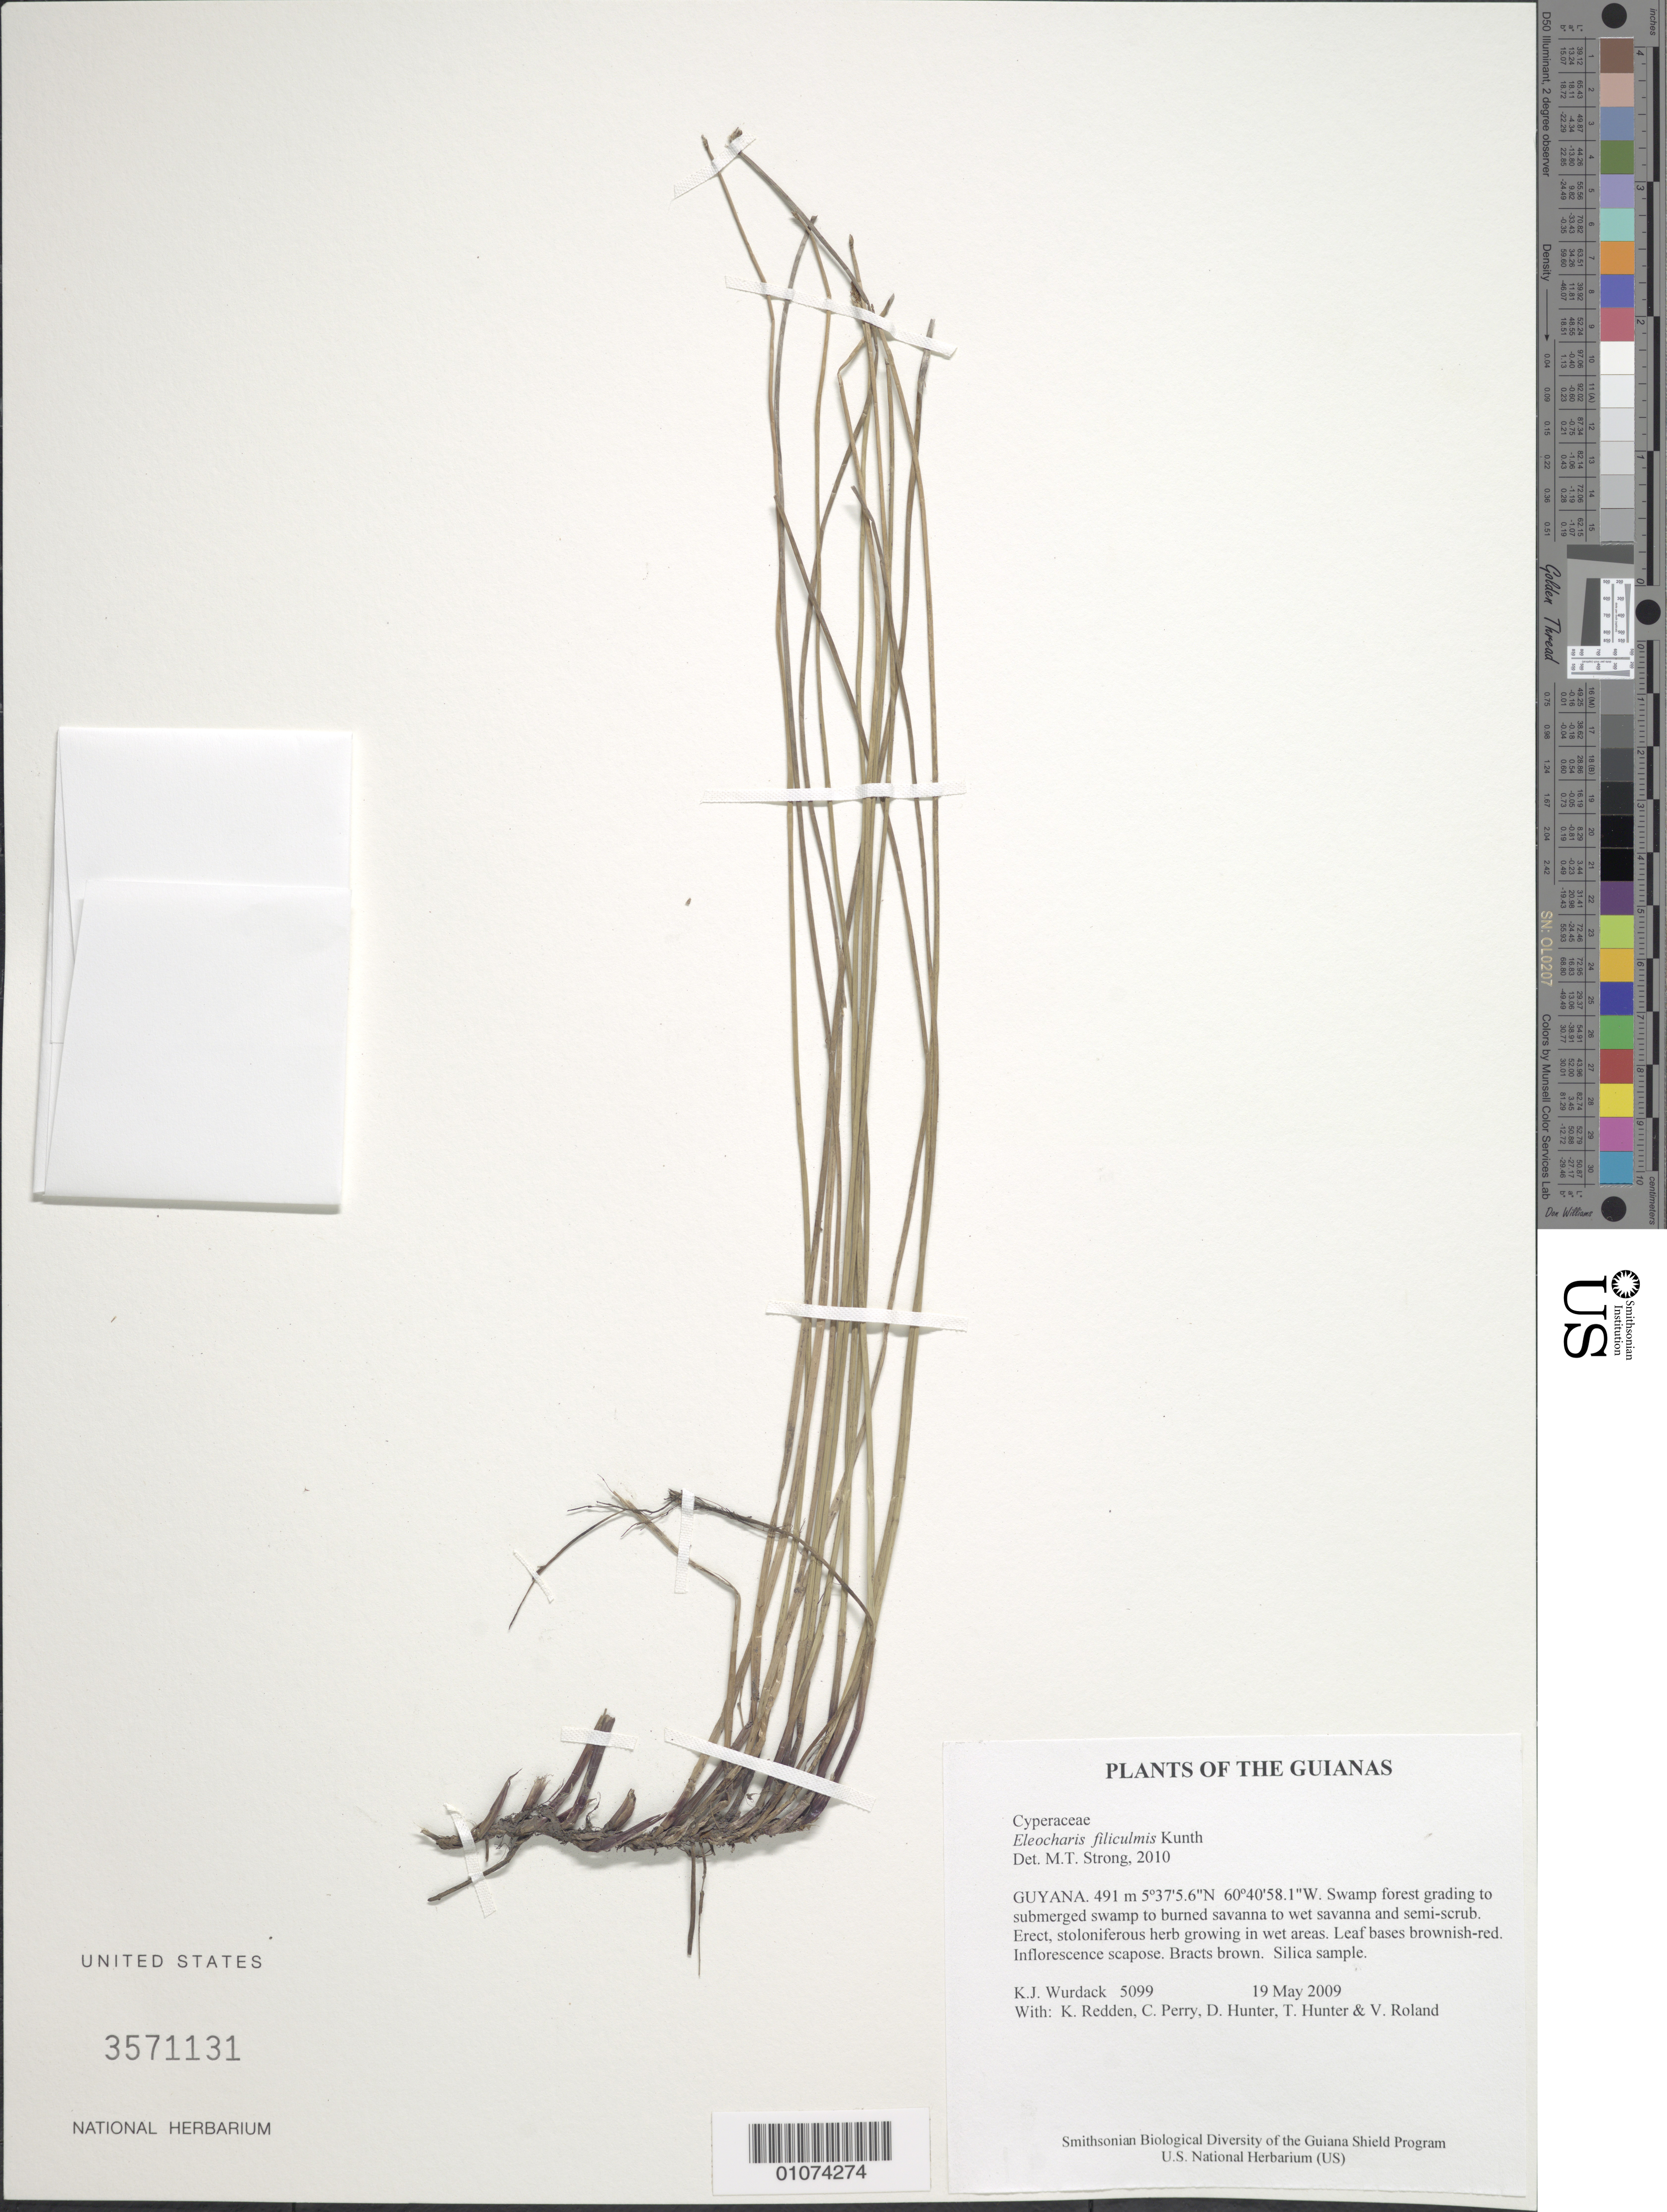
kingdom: Plantae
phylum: Tracheophyta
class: Liliopsida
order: Poales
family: Cyperaceae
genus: Eleocharis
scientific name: Eleocharis filiculmis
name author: Kunth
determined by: Strong, M. T., (US), Smithsonian Institution - National Museum of Natural History (UNITED STATES)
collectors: K. Wurdack, K. M. Redden, C. Perry, D. Hunter, T. Hunter & V. Roland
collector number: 5099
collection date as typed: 19 May 2009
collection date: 2009-05-19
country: Guyana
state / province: Cuyuni-Mazaruni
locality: Kato River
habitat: Swamp forest grading to submerged swamp to burned savanna to wet savanna and semi-scrub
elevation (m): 491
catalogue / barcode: US 3571131